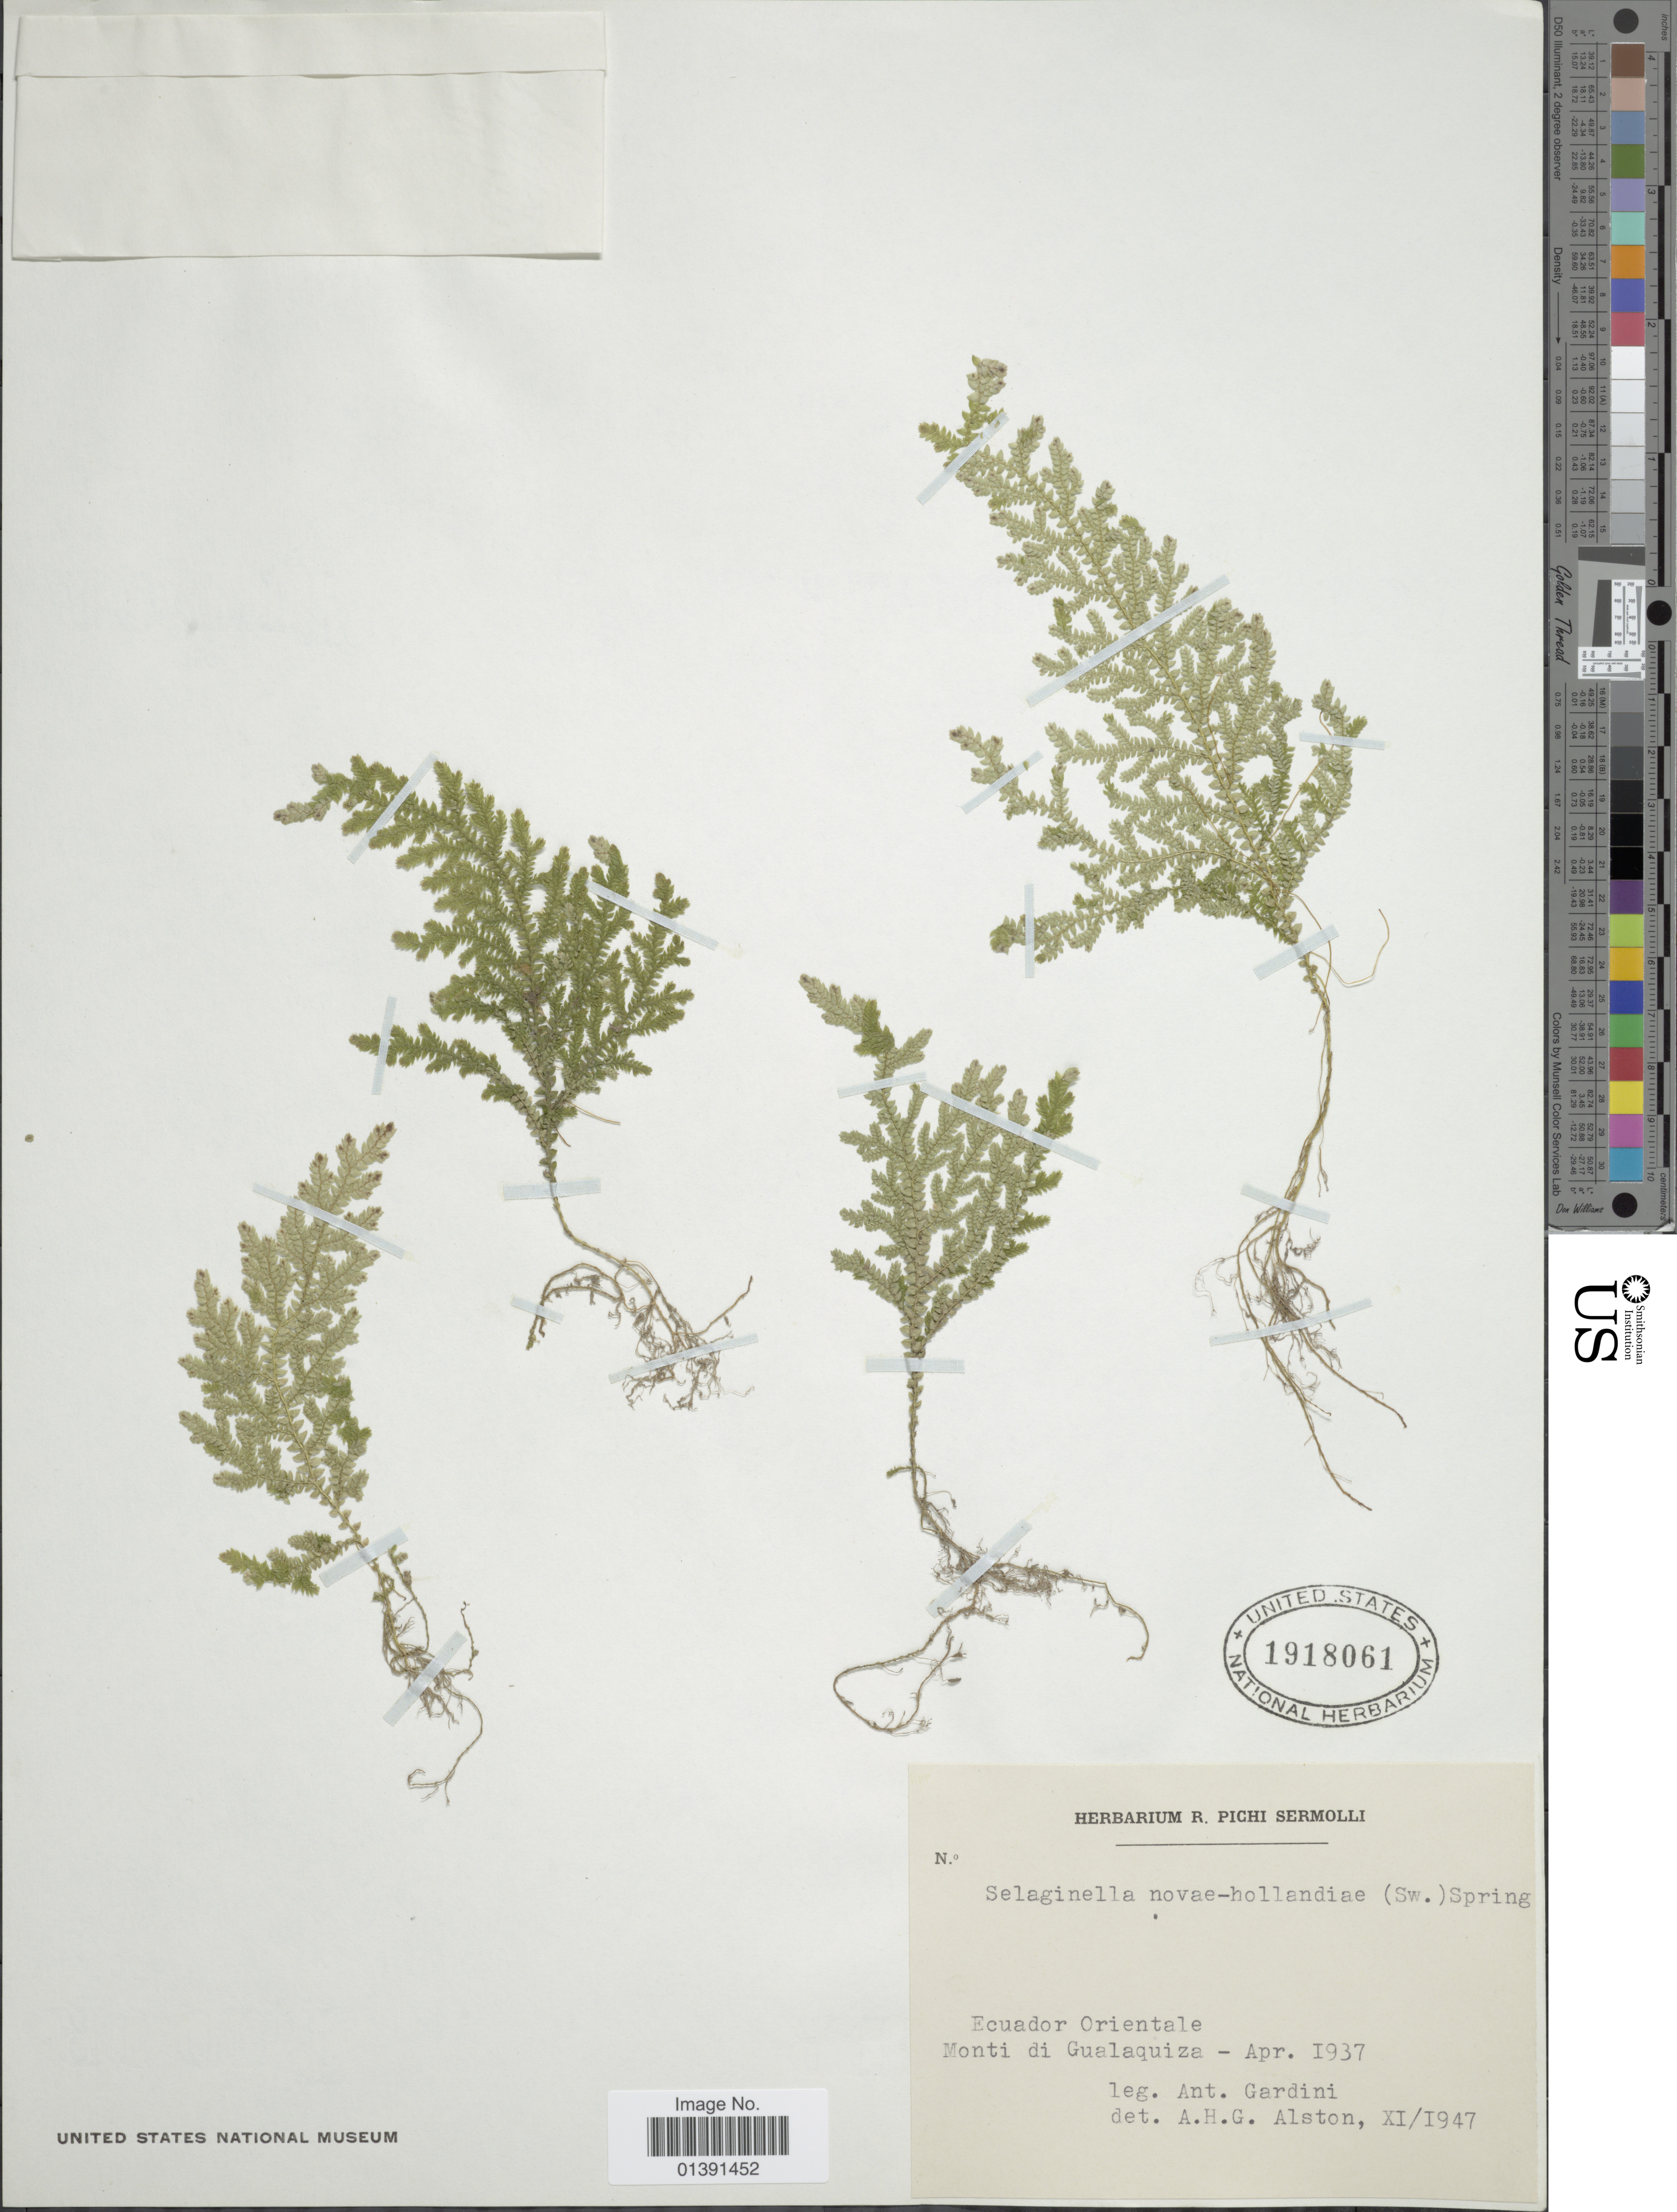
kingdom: Plantae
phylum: Tracheophyta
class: Lycopodiopsida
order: Selaginellales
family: Selaginellaceae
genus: Selaginella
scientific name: Selaginella novae-hollandiae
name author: (Sw.) Spring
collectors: A. Gardini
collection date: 1937-04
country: Ecuador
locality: Ecuador orientale, Monti di Gualaquiza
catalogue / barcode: US 1918061